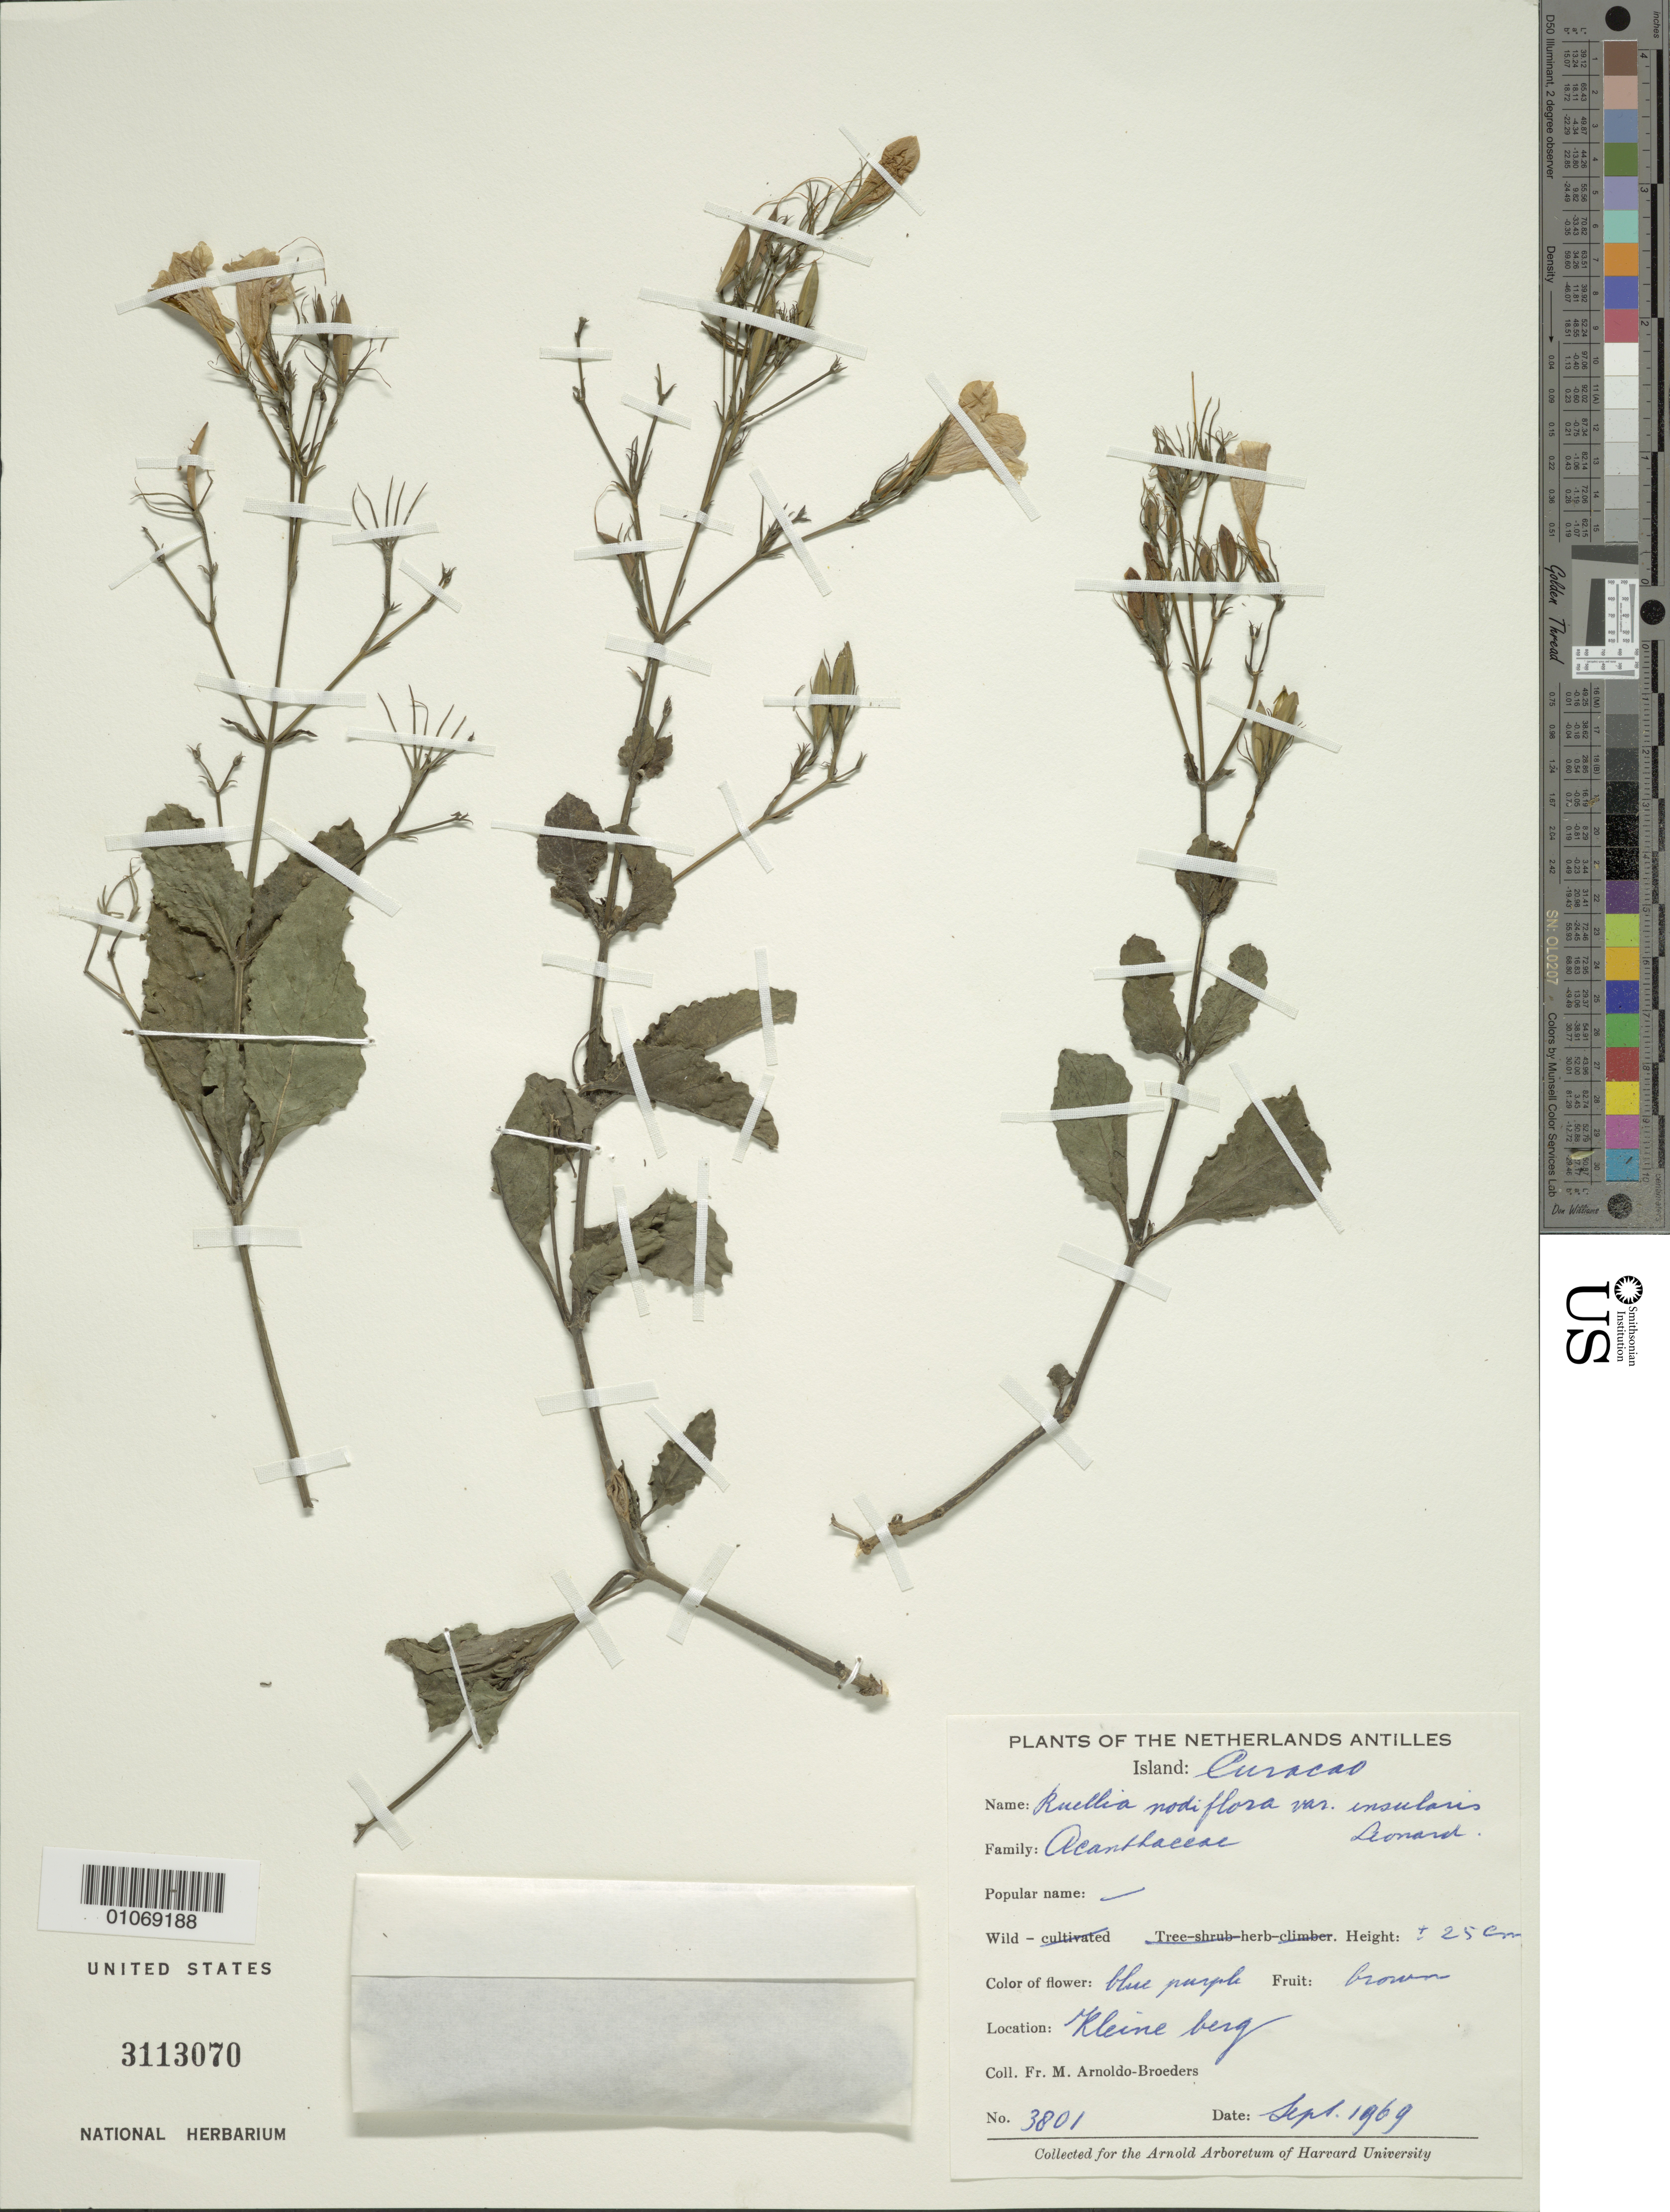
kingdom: Plantae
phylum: Tracheophyta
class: Magnoliopsida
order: Lamiales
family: Acanthaceae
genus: Ruellia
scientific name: Ruellia nudiflora var. insularis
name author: Leonard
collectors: N. Arnoldo-Broeders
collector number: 3801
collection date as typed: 01 Sep 1969 to 30 Sep 1969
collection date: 1969-09-01/1969-09-30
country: Curaçao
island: Curaçao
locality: Kleine berg.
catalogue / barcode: US 3113070